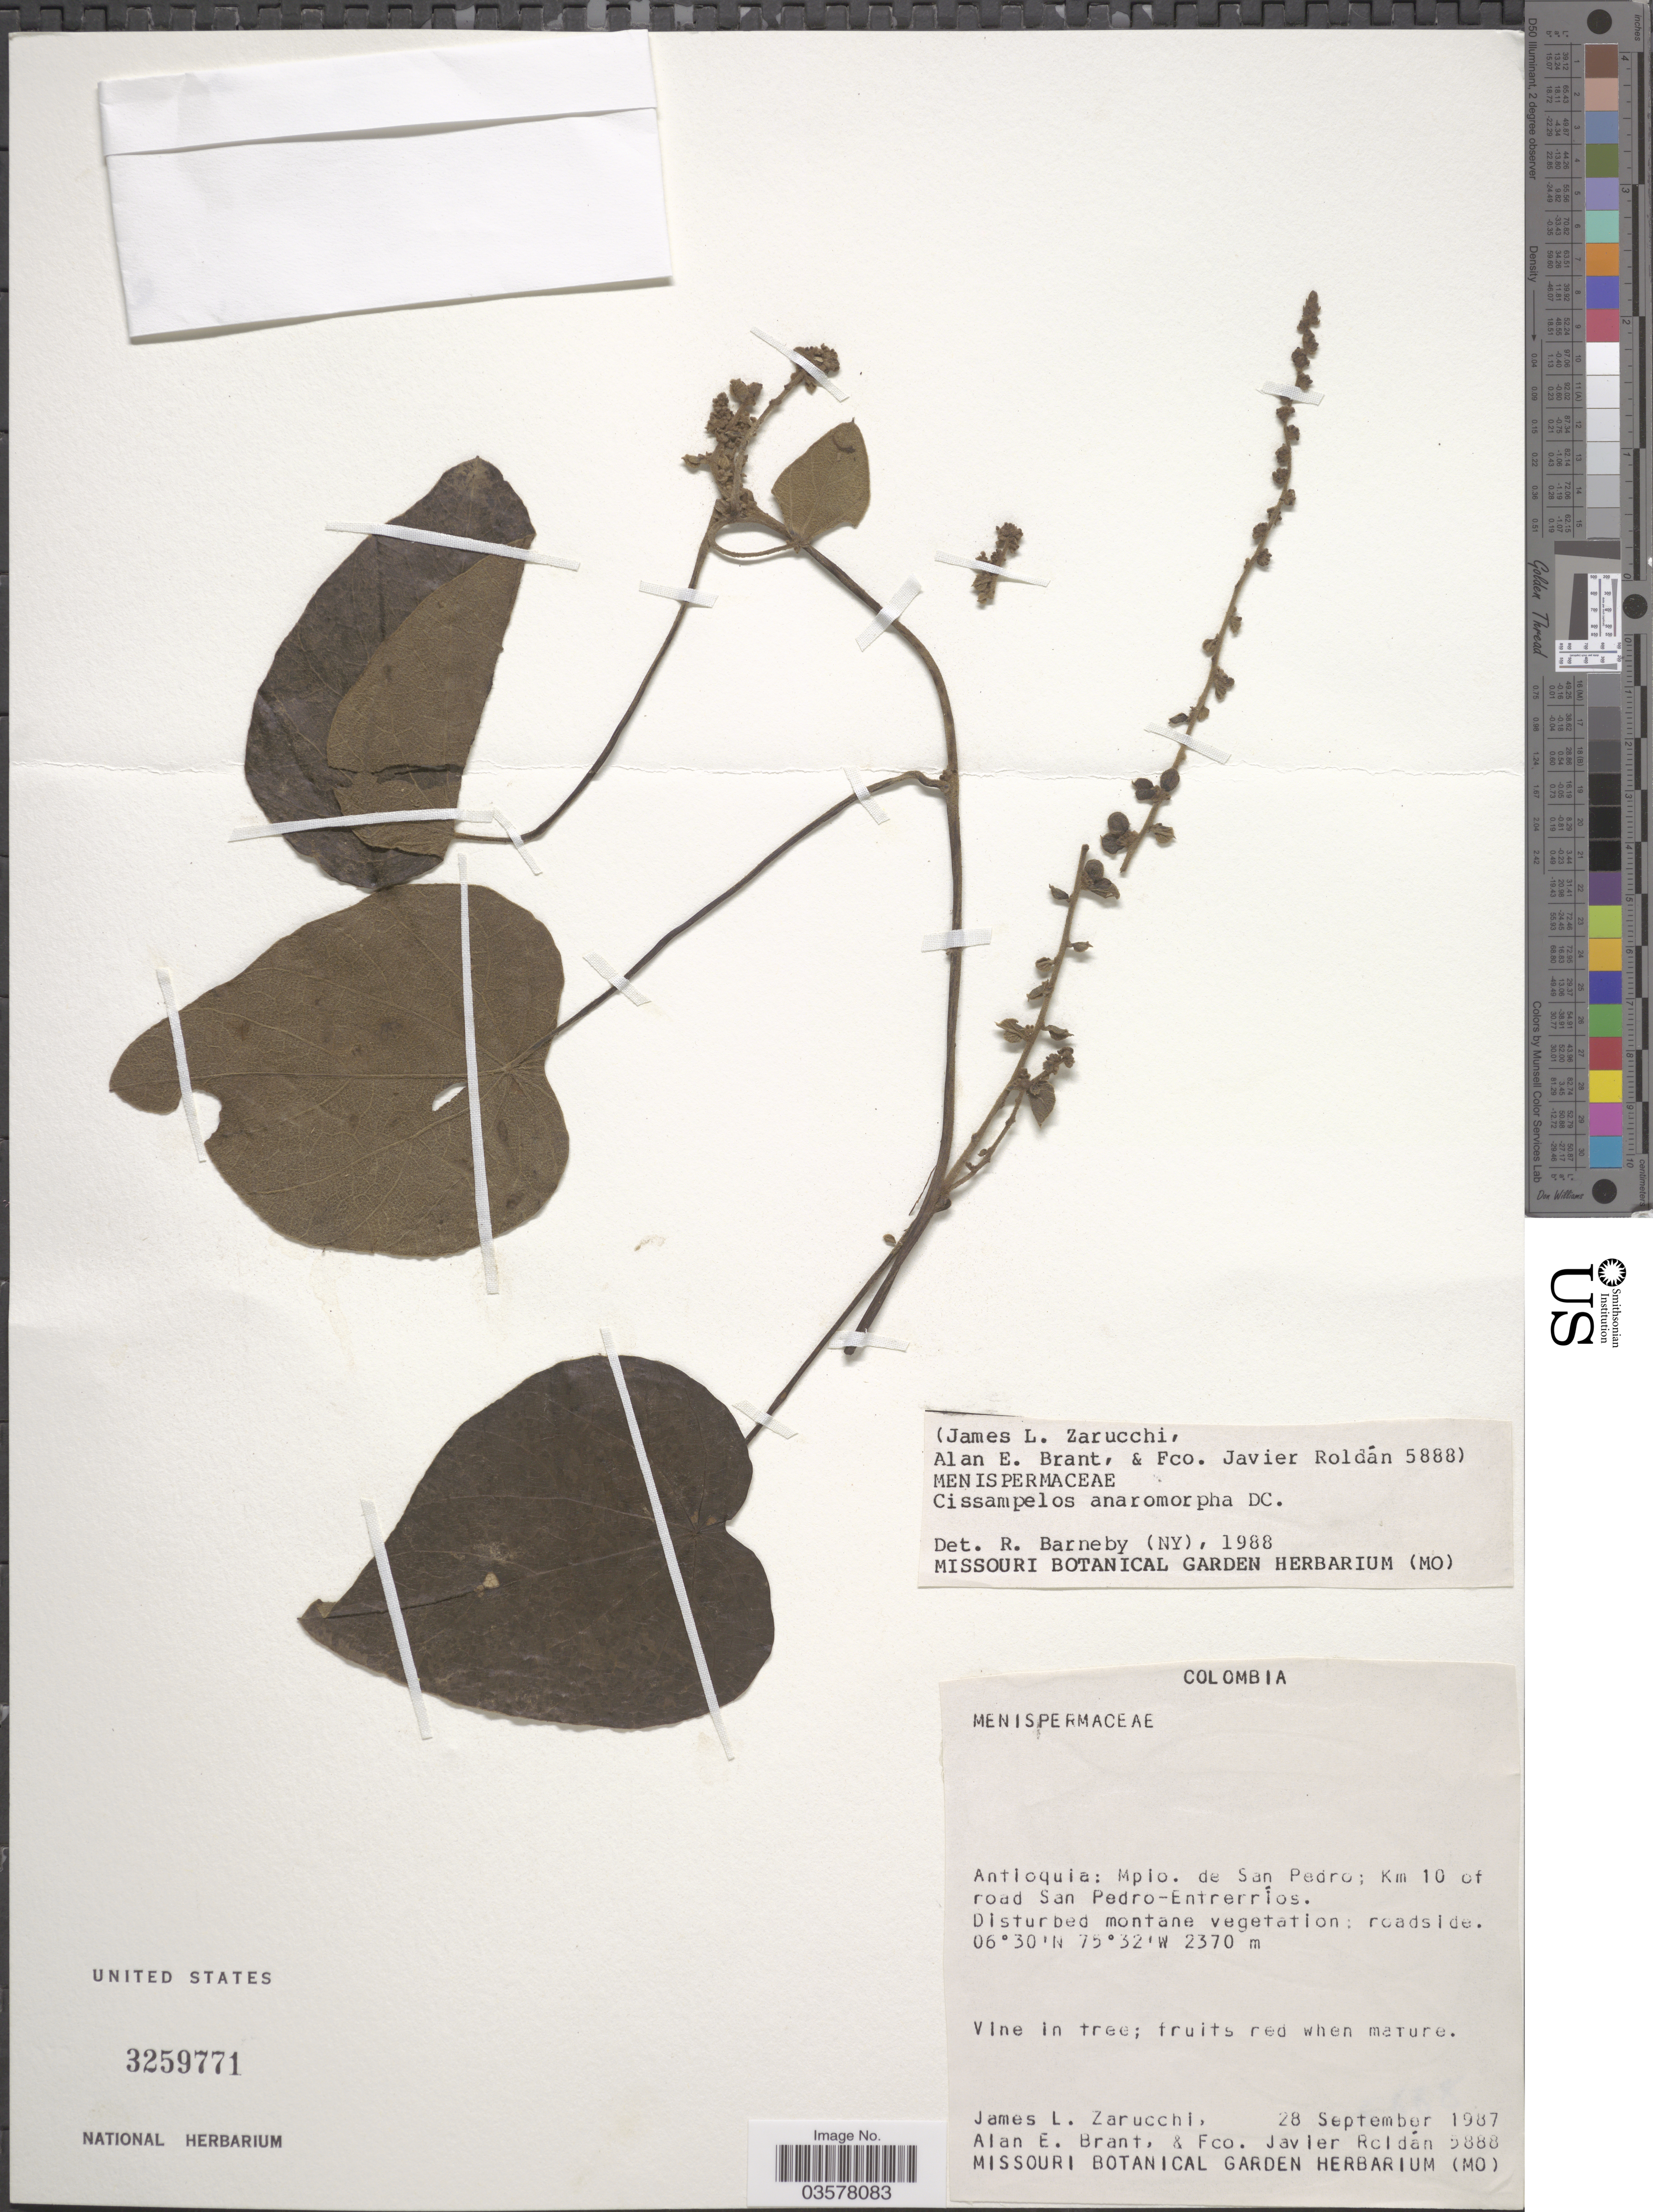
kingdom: Plantae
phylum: Tracheophyta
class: Magnoliopsida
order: Ranunculales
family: Menispermaceae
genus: Cissampelos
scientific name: Cissampelos andromorpha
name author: DC.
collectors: J. L. Zarucchi, A. Brant & F. J. Roldán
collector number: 5888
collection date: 1987-09-28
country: Colombia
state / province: Antioquia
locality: Mpio. de San Pedro; Km 10 of road San Pedro-Entrerríos.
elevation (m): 2370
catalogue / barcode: US 3259771